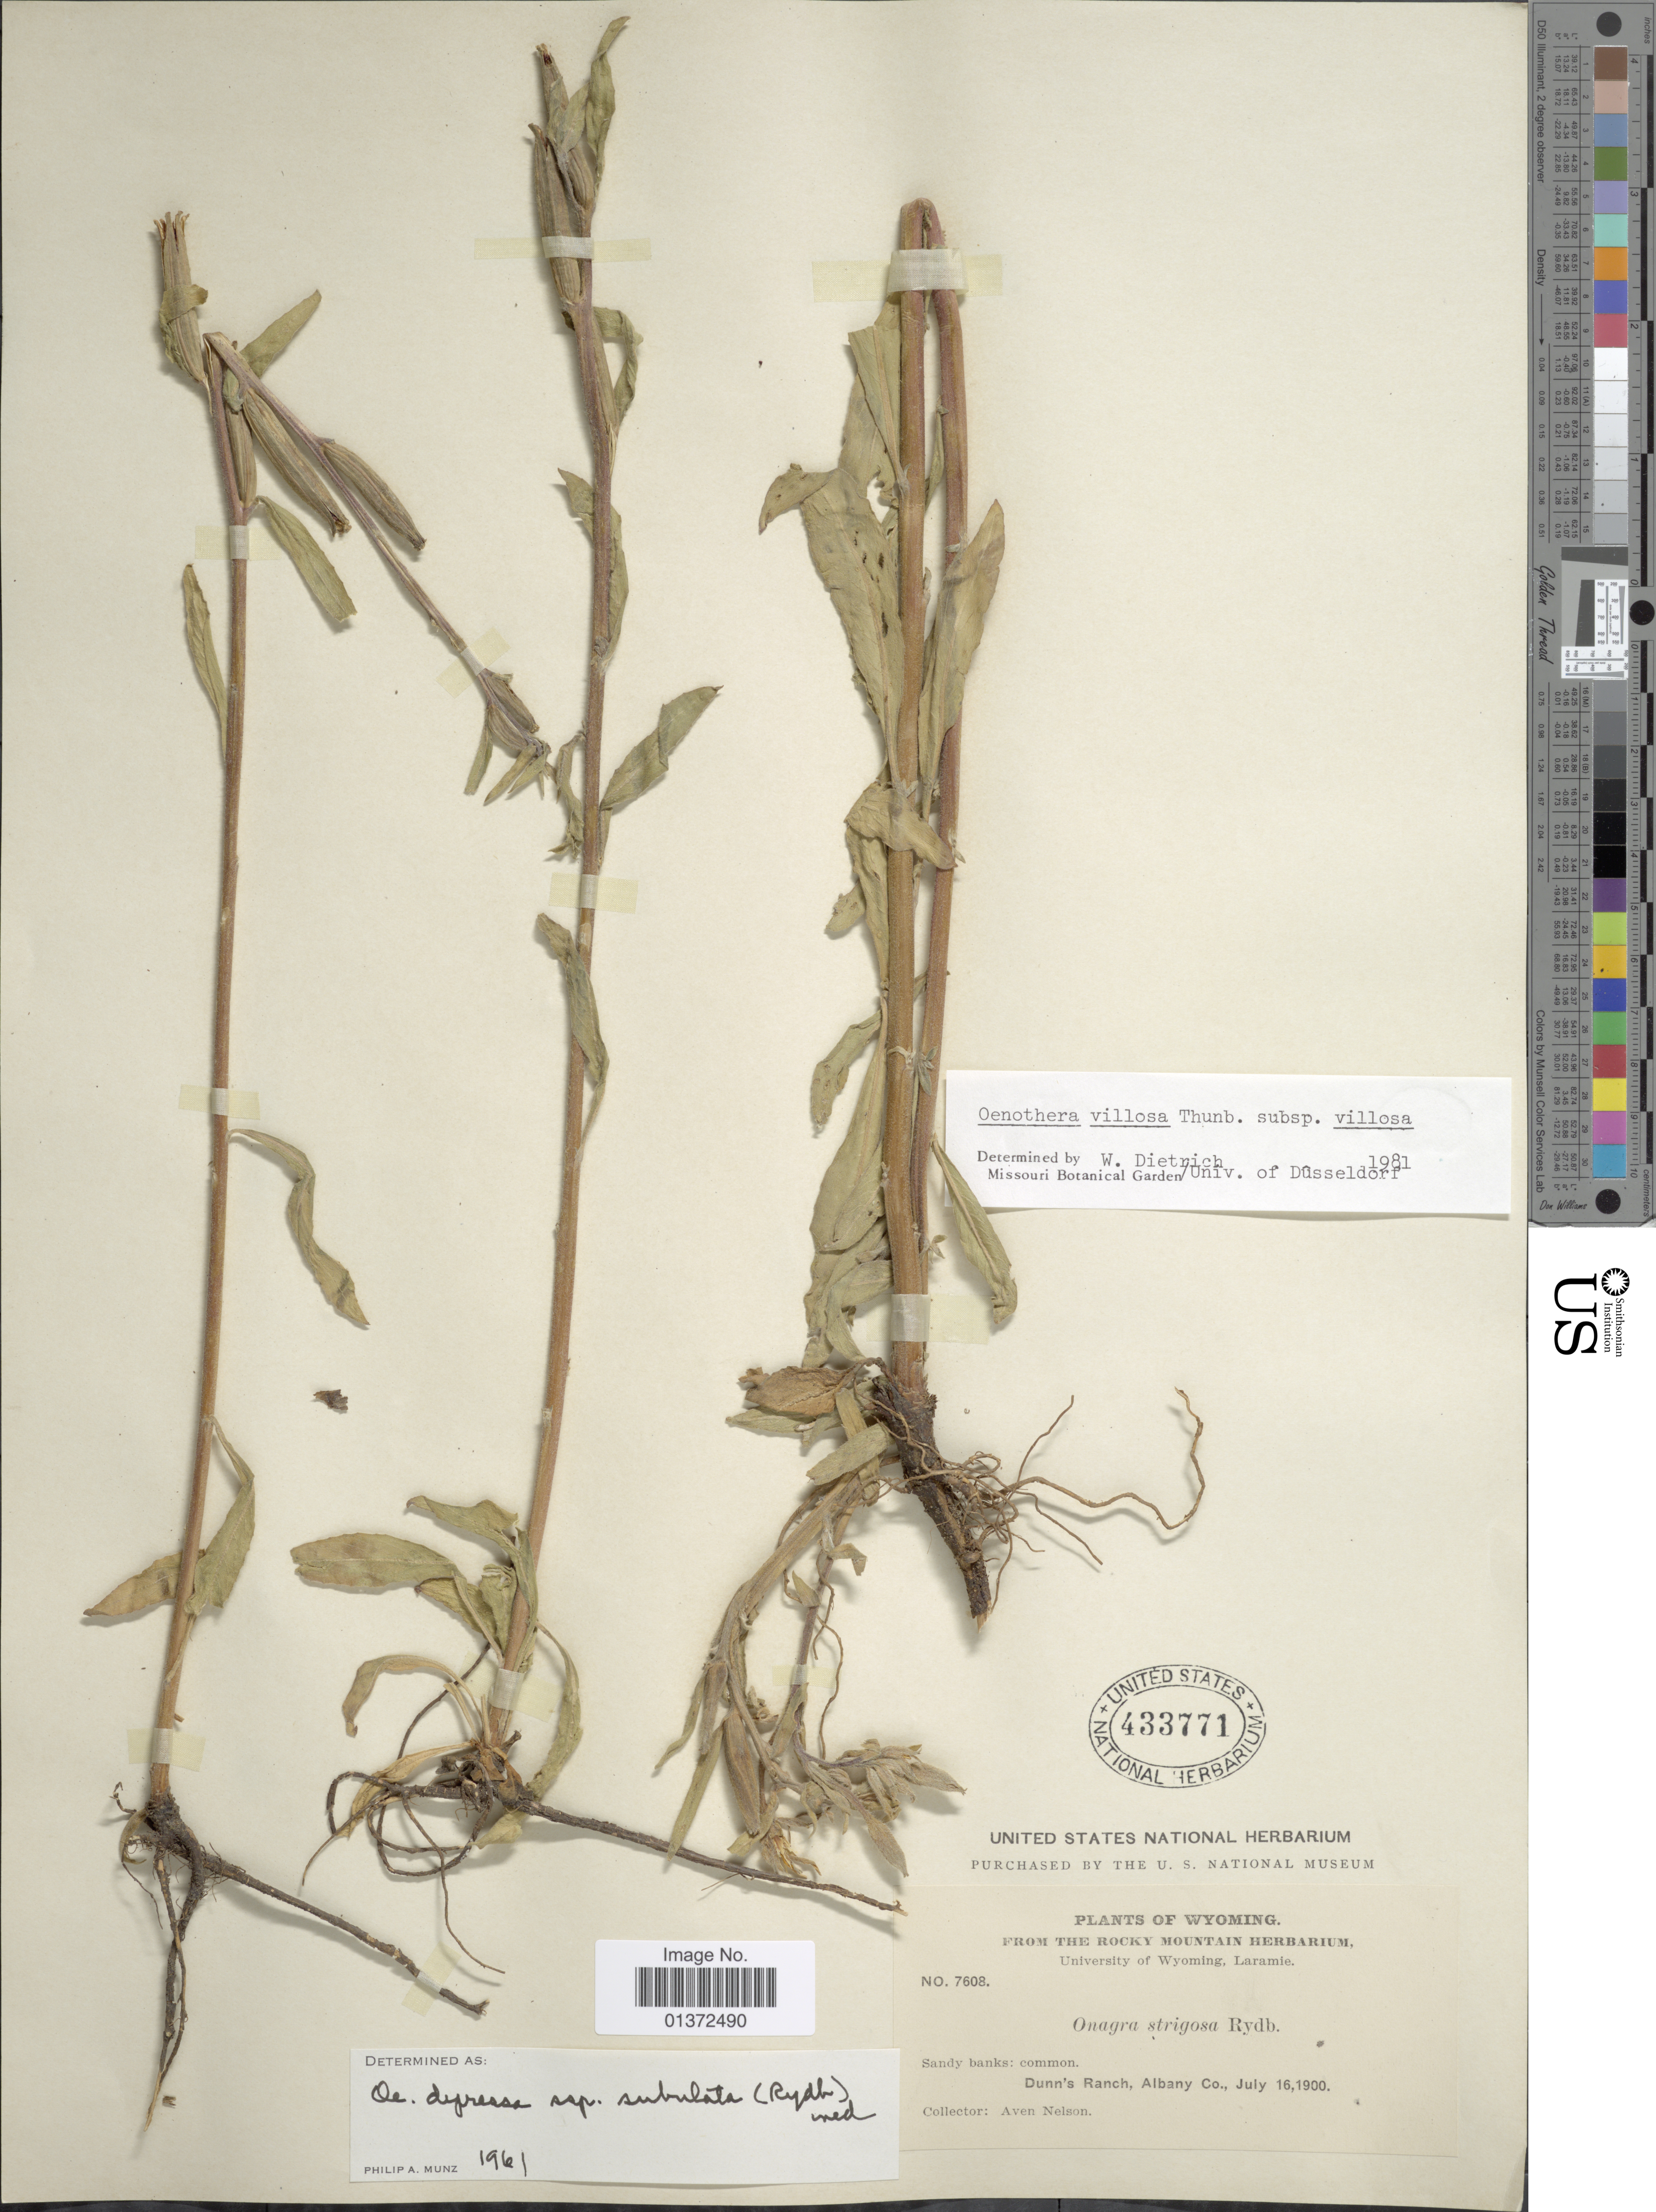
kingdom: Plantae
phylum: Tracheophyta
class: Magnoliopsida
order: Myrtales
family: Onagraceae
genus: Oenothera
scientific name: Oenothera villosa subsp. villosa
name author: Thunb.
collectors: A. Nelson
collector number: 7608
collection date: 1900-07-16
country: United States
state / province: Wyoming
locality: Dunn's Ranch, Albany Co.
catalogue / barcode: US 433771